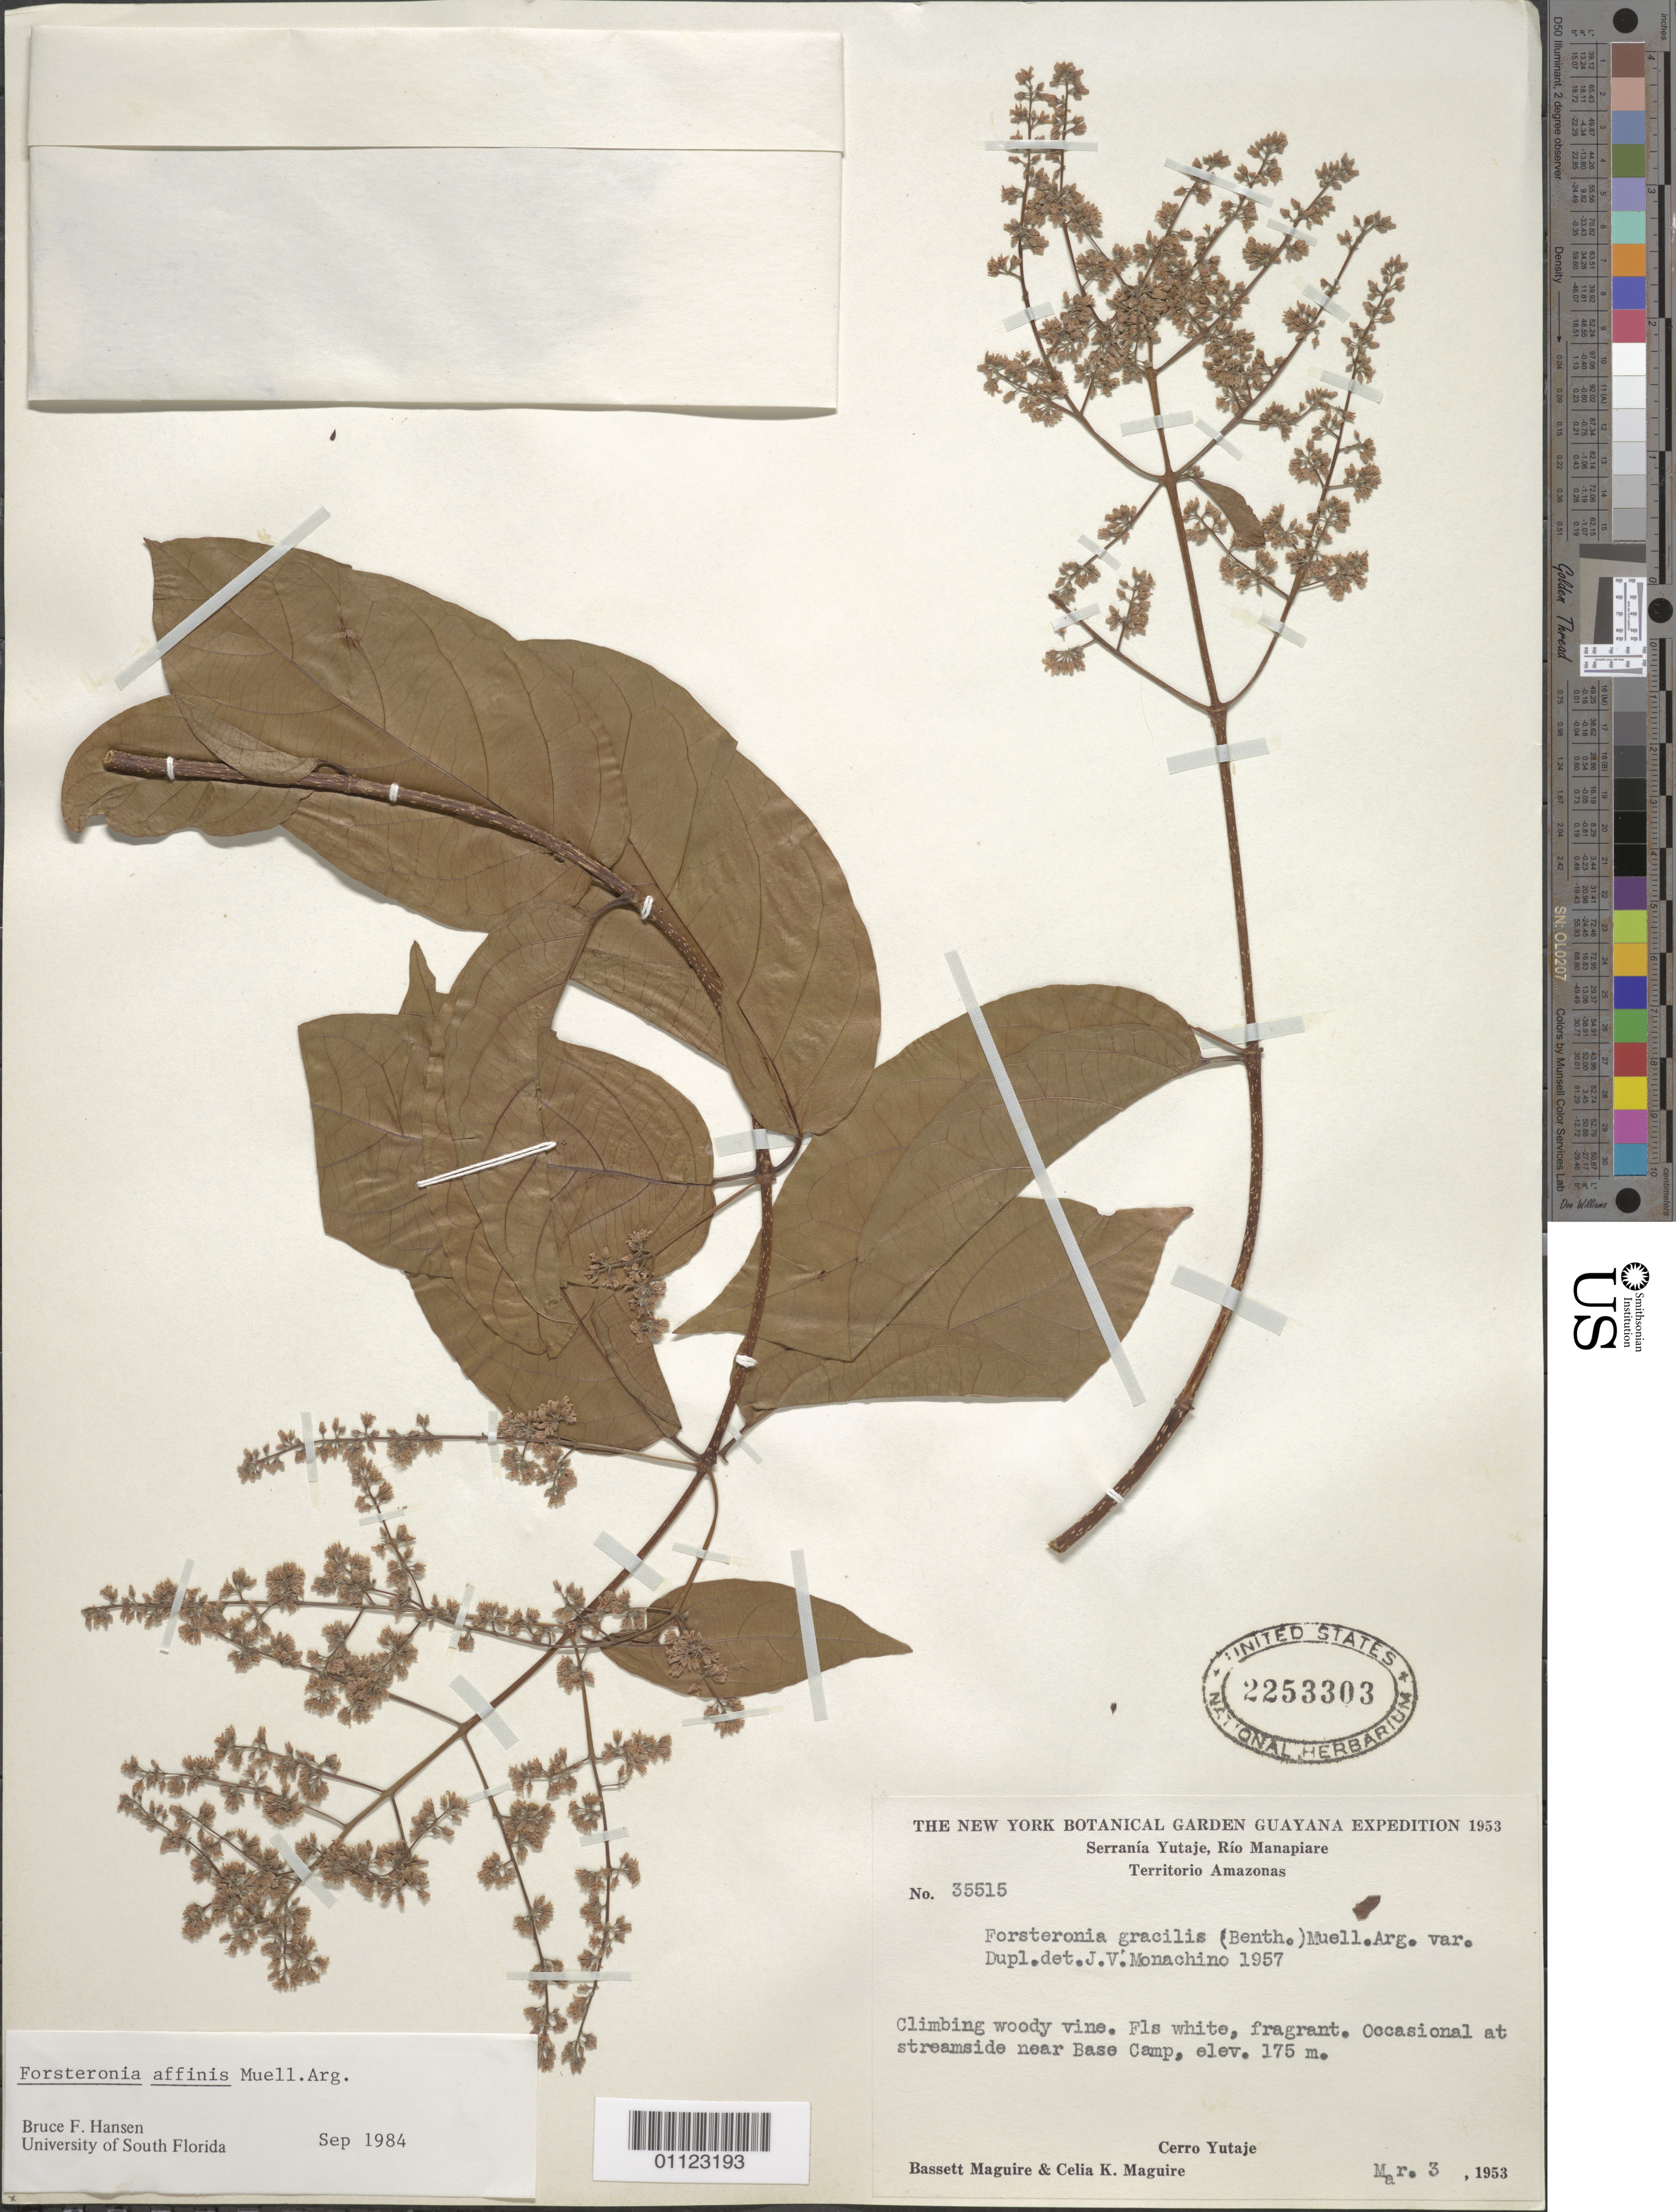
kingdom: Plantae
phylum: Tracheophyta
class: Magnoliopsida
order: Gentianales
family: Apocynaceae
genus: Forsteronia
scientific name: Forsteronia affinis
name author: Müll. Arg.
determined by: Hansen, Bruce F.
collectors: B. Maguire Jr. & C. K. Maguire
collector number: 35515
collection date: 1953-03-03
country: Venezuela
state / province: Amazonas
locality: Serranía Yutaje, Río Manapaire. Near Base Camp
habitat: Streamside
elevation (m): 175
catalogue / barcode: US 2253303